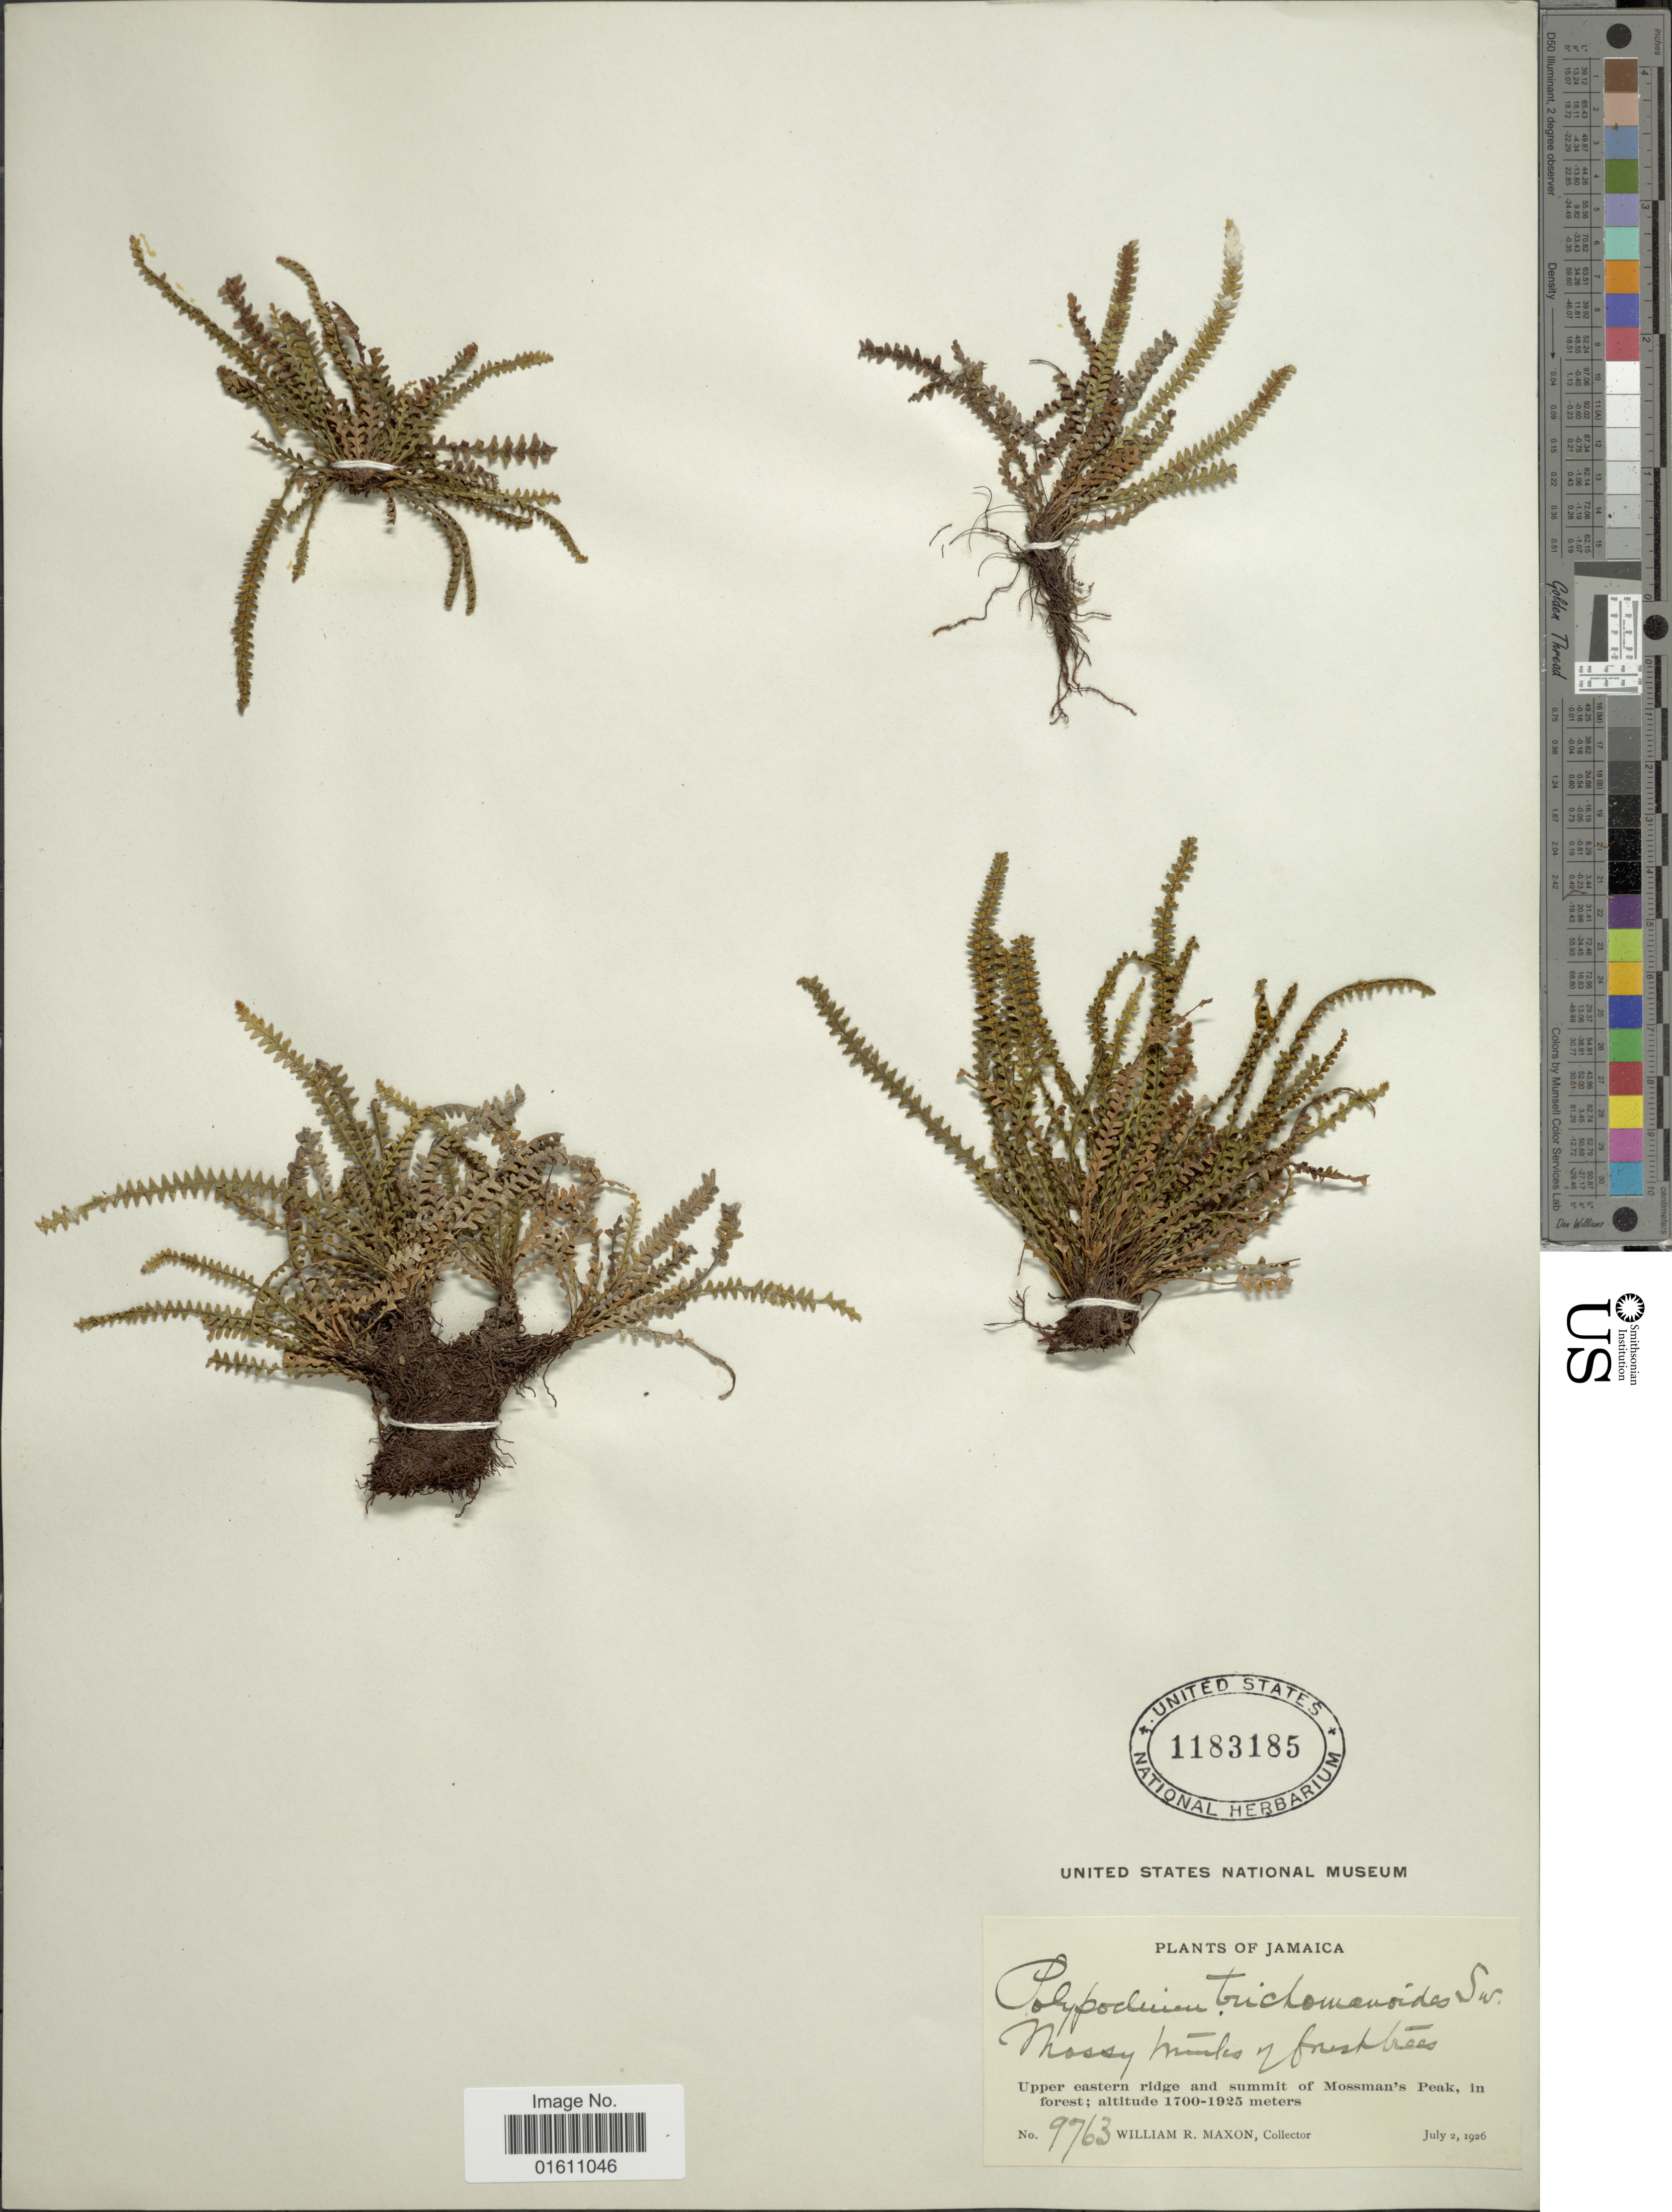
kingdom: Plantae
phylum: Tracheophyta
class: Polypodiopsida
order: Polypodiales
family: Polypodiaceae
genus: Moranopteris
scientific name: Moranopteris trichomanoides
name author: (Sw.) R. Y. Hirai & J. Prado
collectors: W. R. Maxon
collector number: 9763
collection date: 1926-07-02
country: Jamaica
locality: Upper eastern ridge and summit of Mossman's Peak, in forest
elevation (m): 1700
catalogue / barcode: US 1183185